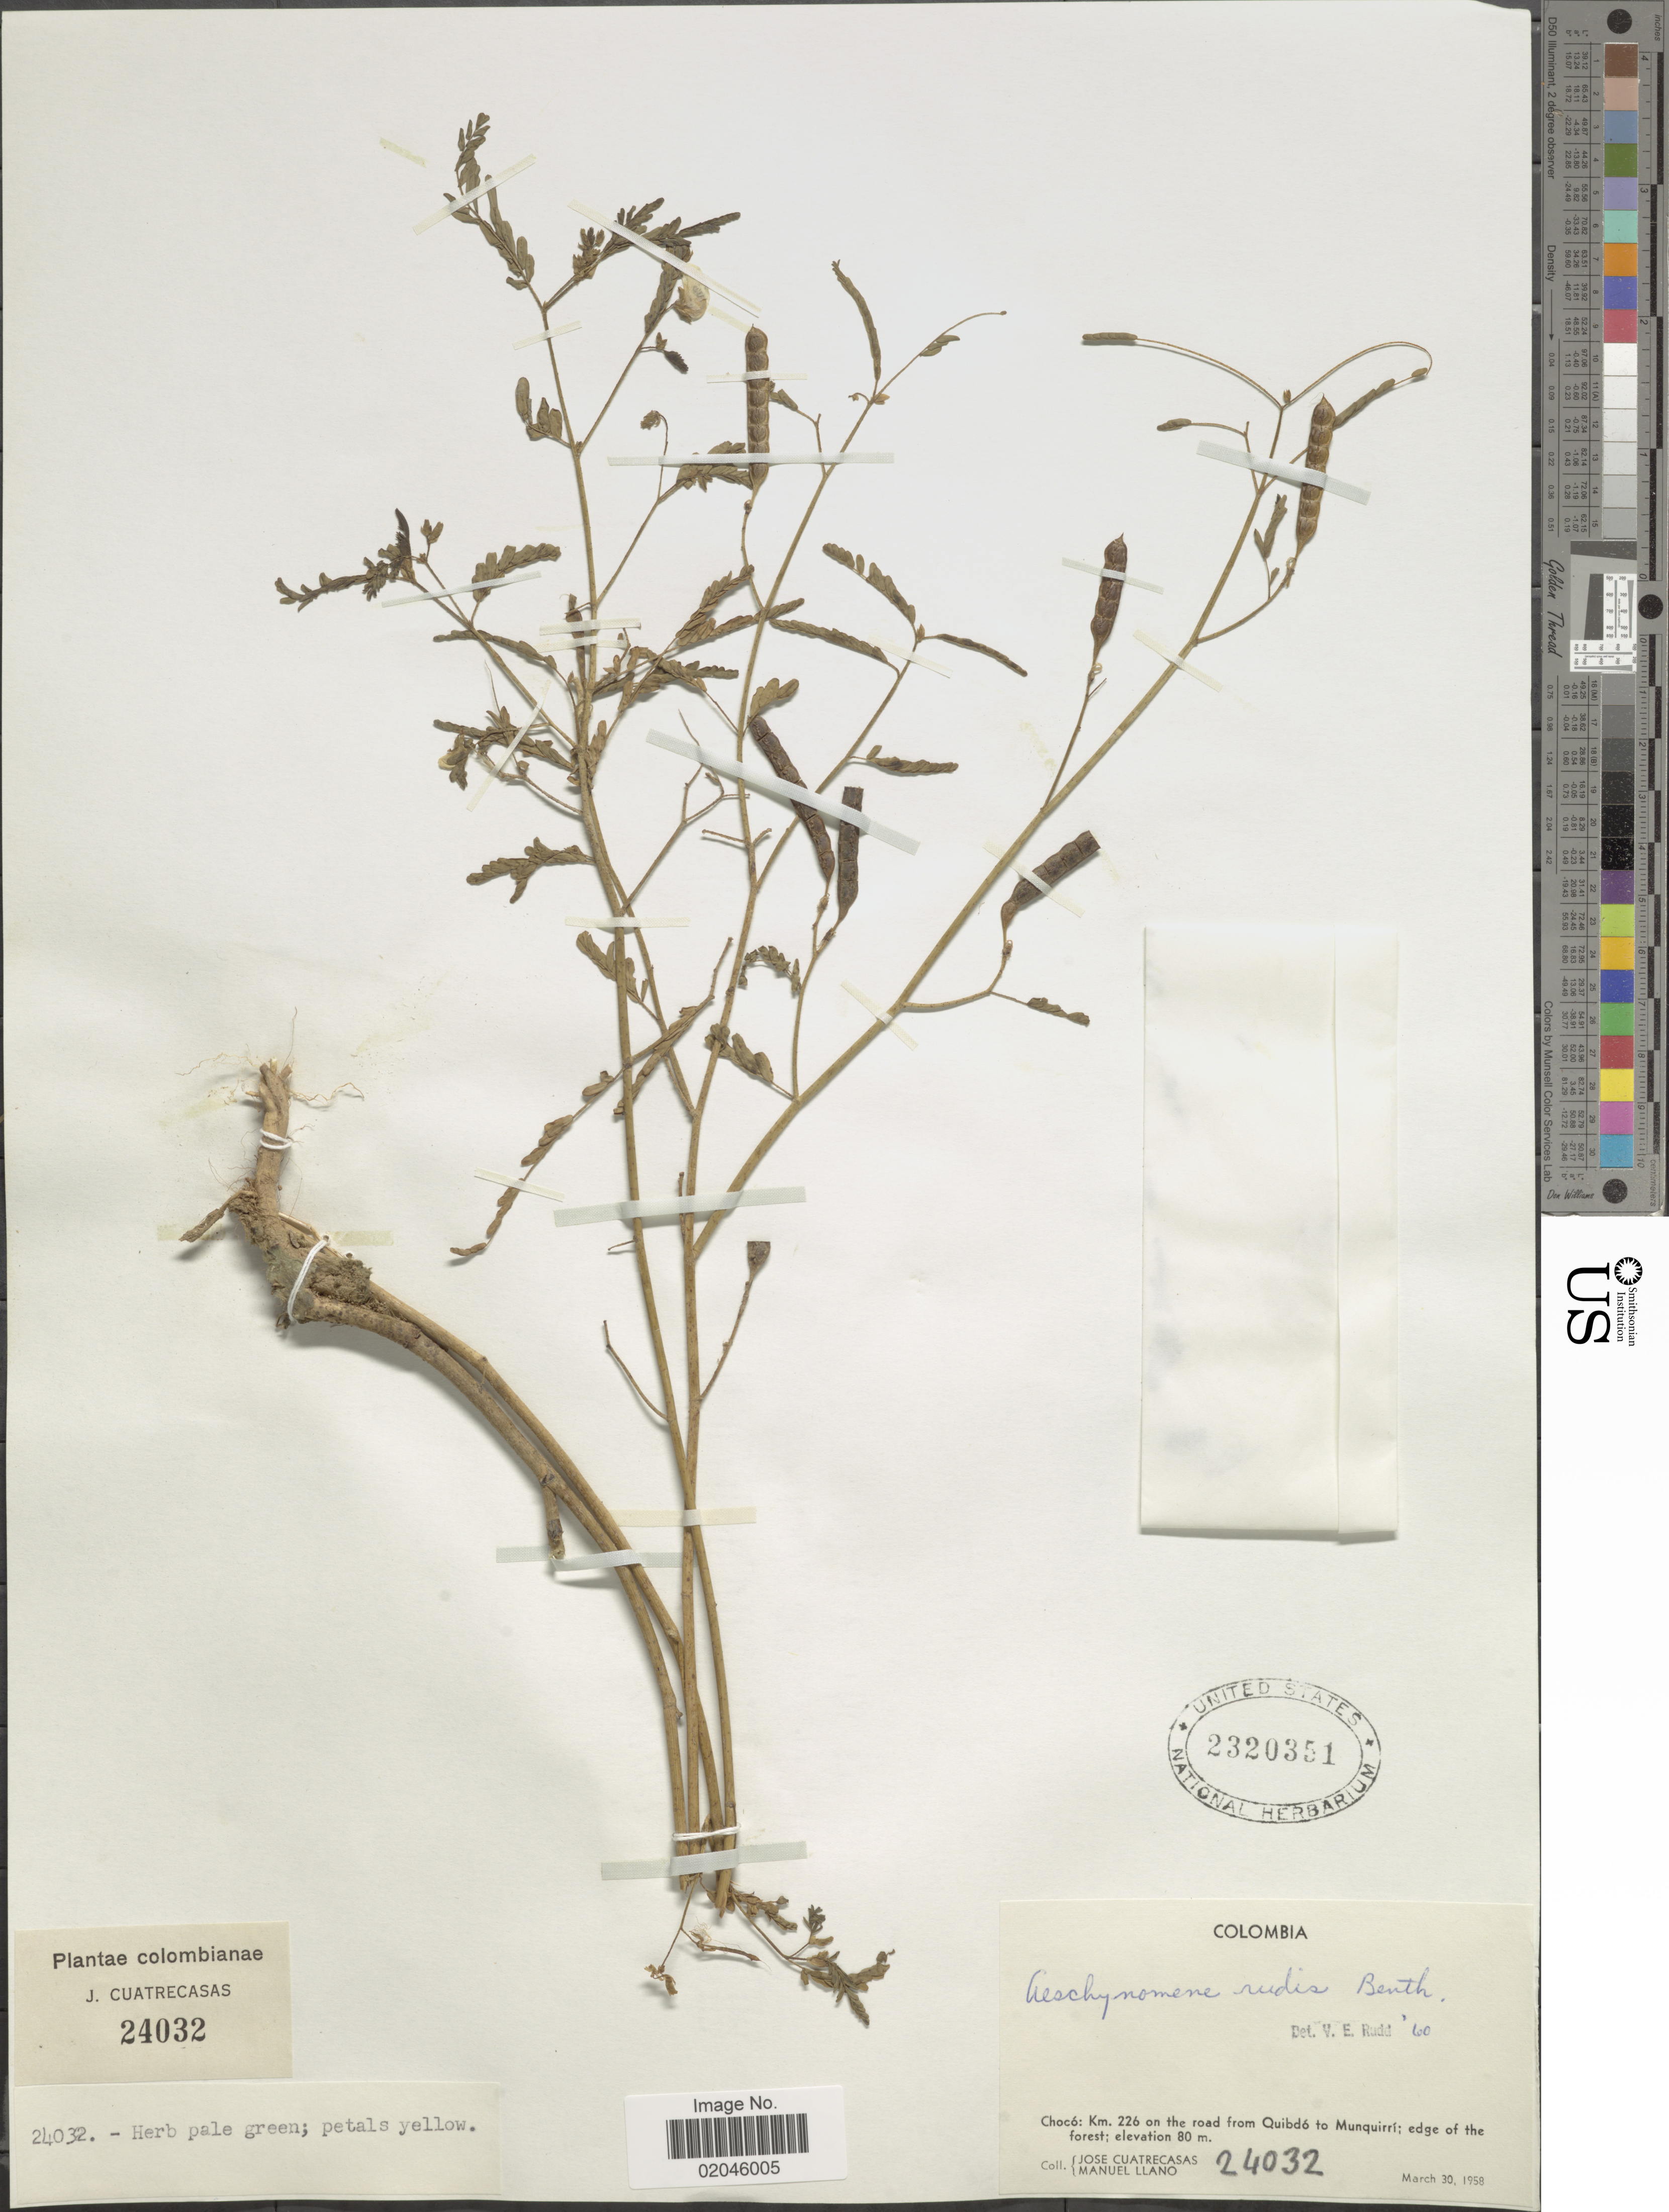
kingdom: Plantae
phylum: Tracheophyta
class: Magnoliopsida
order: Fabales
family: Fabaceae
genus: Aeschynomene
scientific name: Aeschynomene rudis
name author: Benth.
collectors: J. Cuatrecasas & M. Llano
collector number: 24032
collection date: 1958-03-30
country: Colombia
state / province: Chocó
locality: Km. 226 on the road from Quibdo to Munquirri; edge of the forest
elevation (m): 80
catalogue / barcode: US 2320351